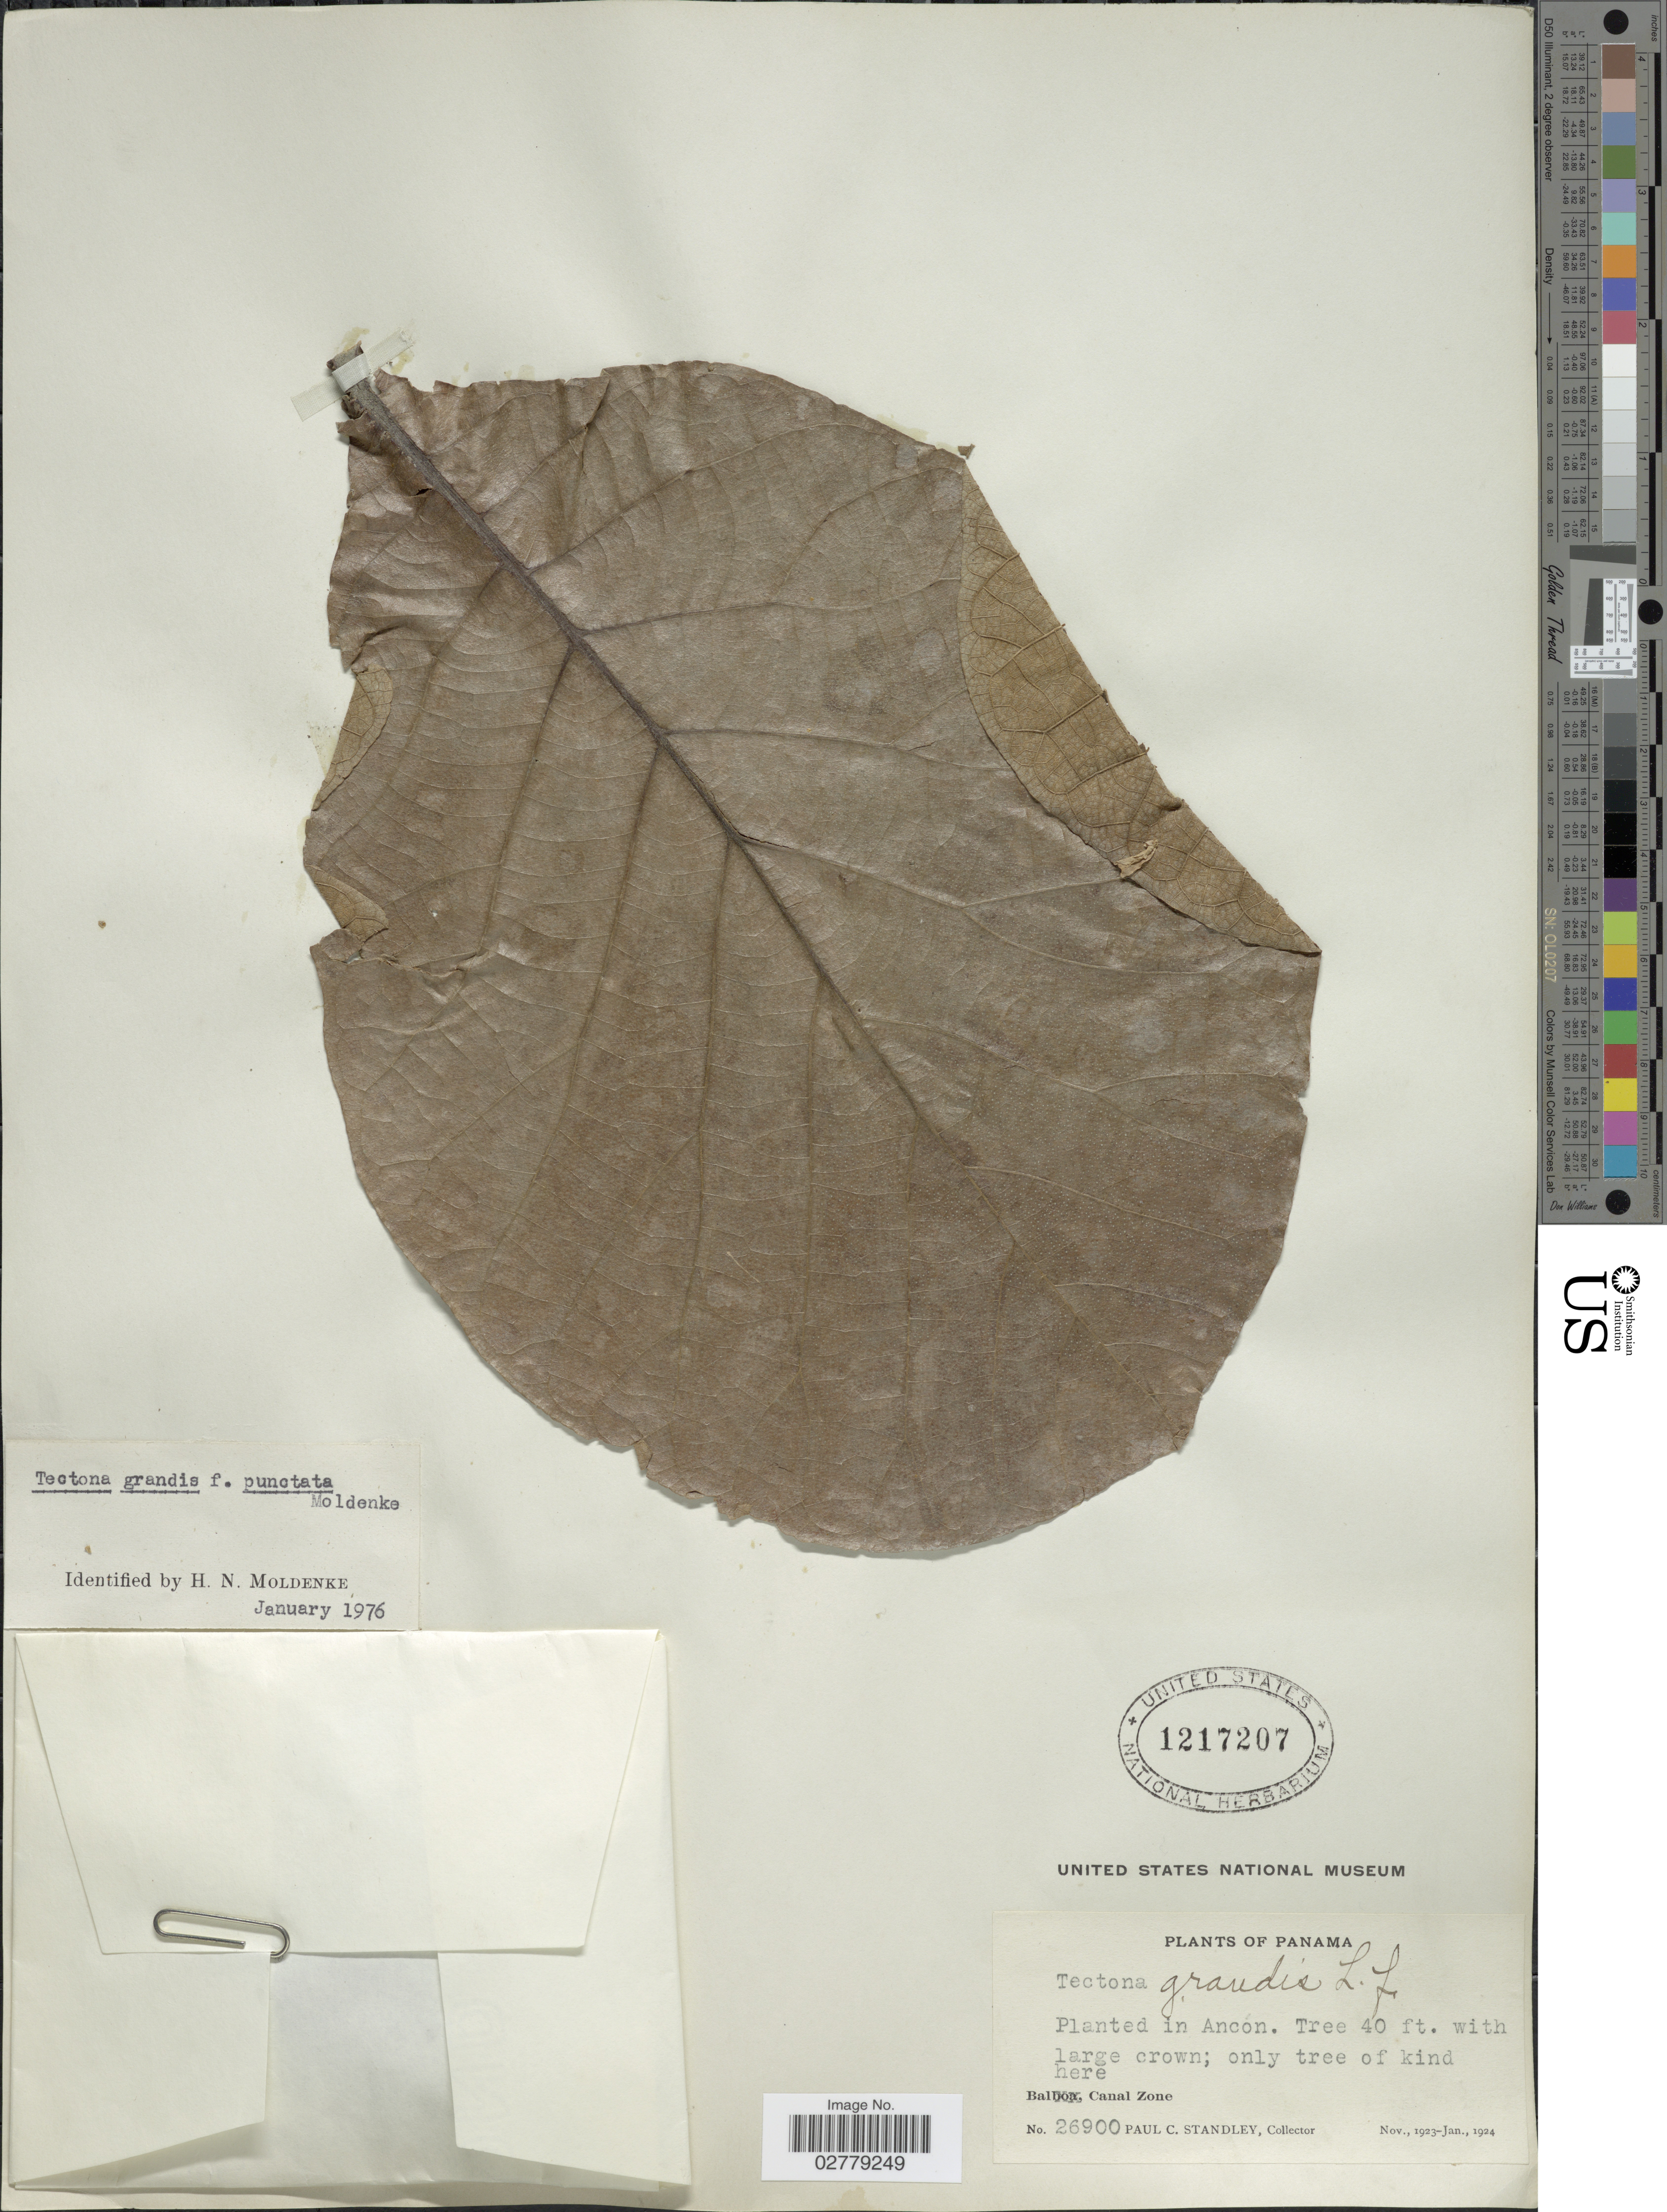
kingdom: Plantae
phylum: Tracheophyta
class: Magnoliopsida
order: Lamiales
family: Lamiaceae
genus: Tectona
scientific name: Tectona grandis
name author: L. f.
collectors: P. C. Standley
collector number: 26900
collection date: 1923-11/1924-01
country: Panama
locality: Planted in Ancón.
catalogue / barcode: US 1217207